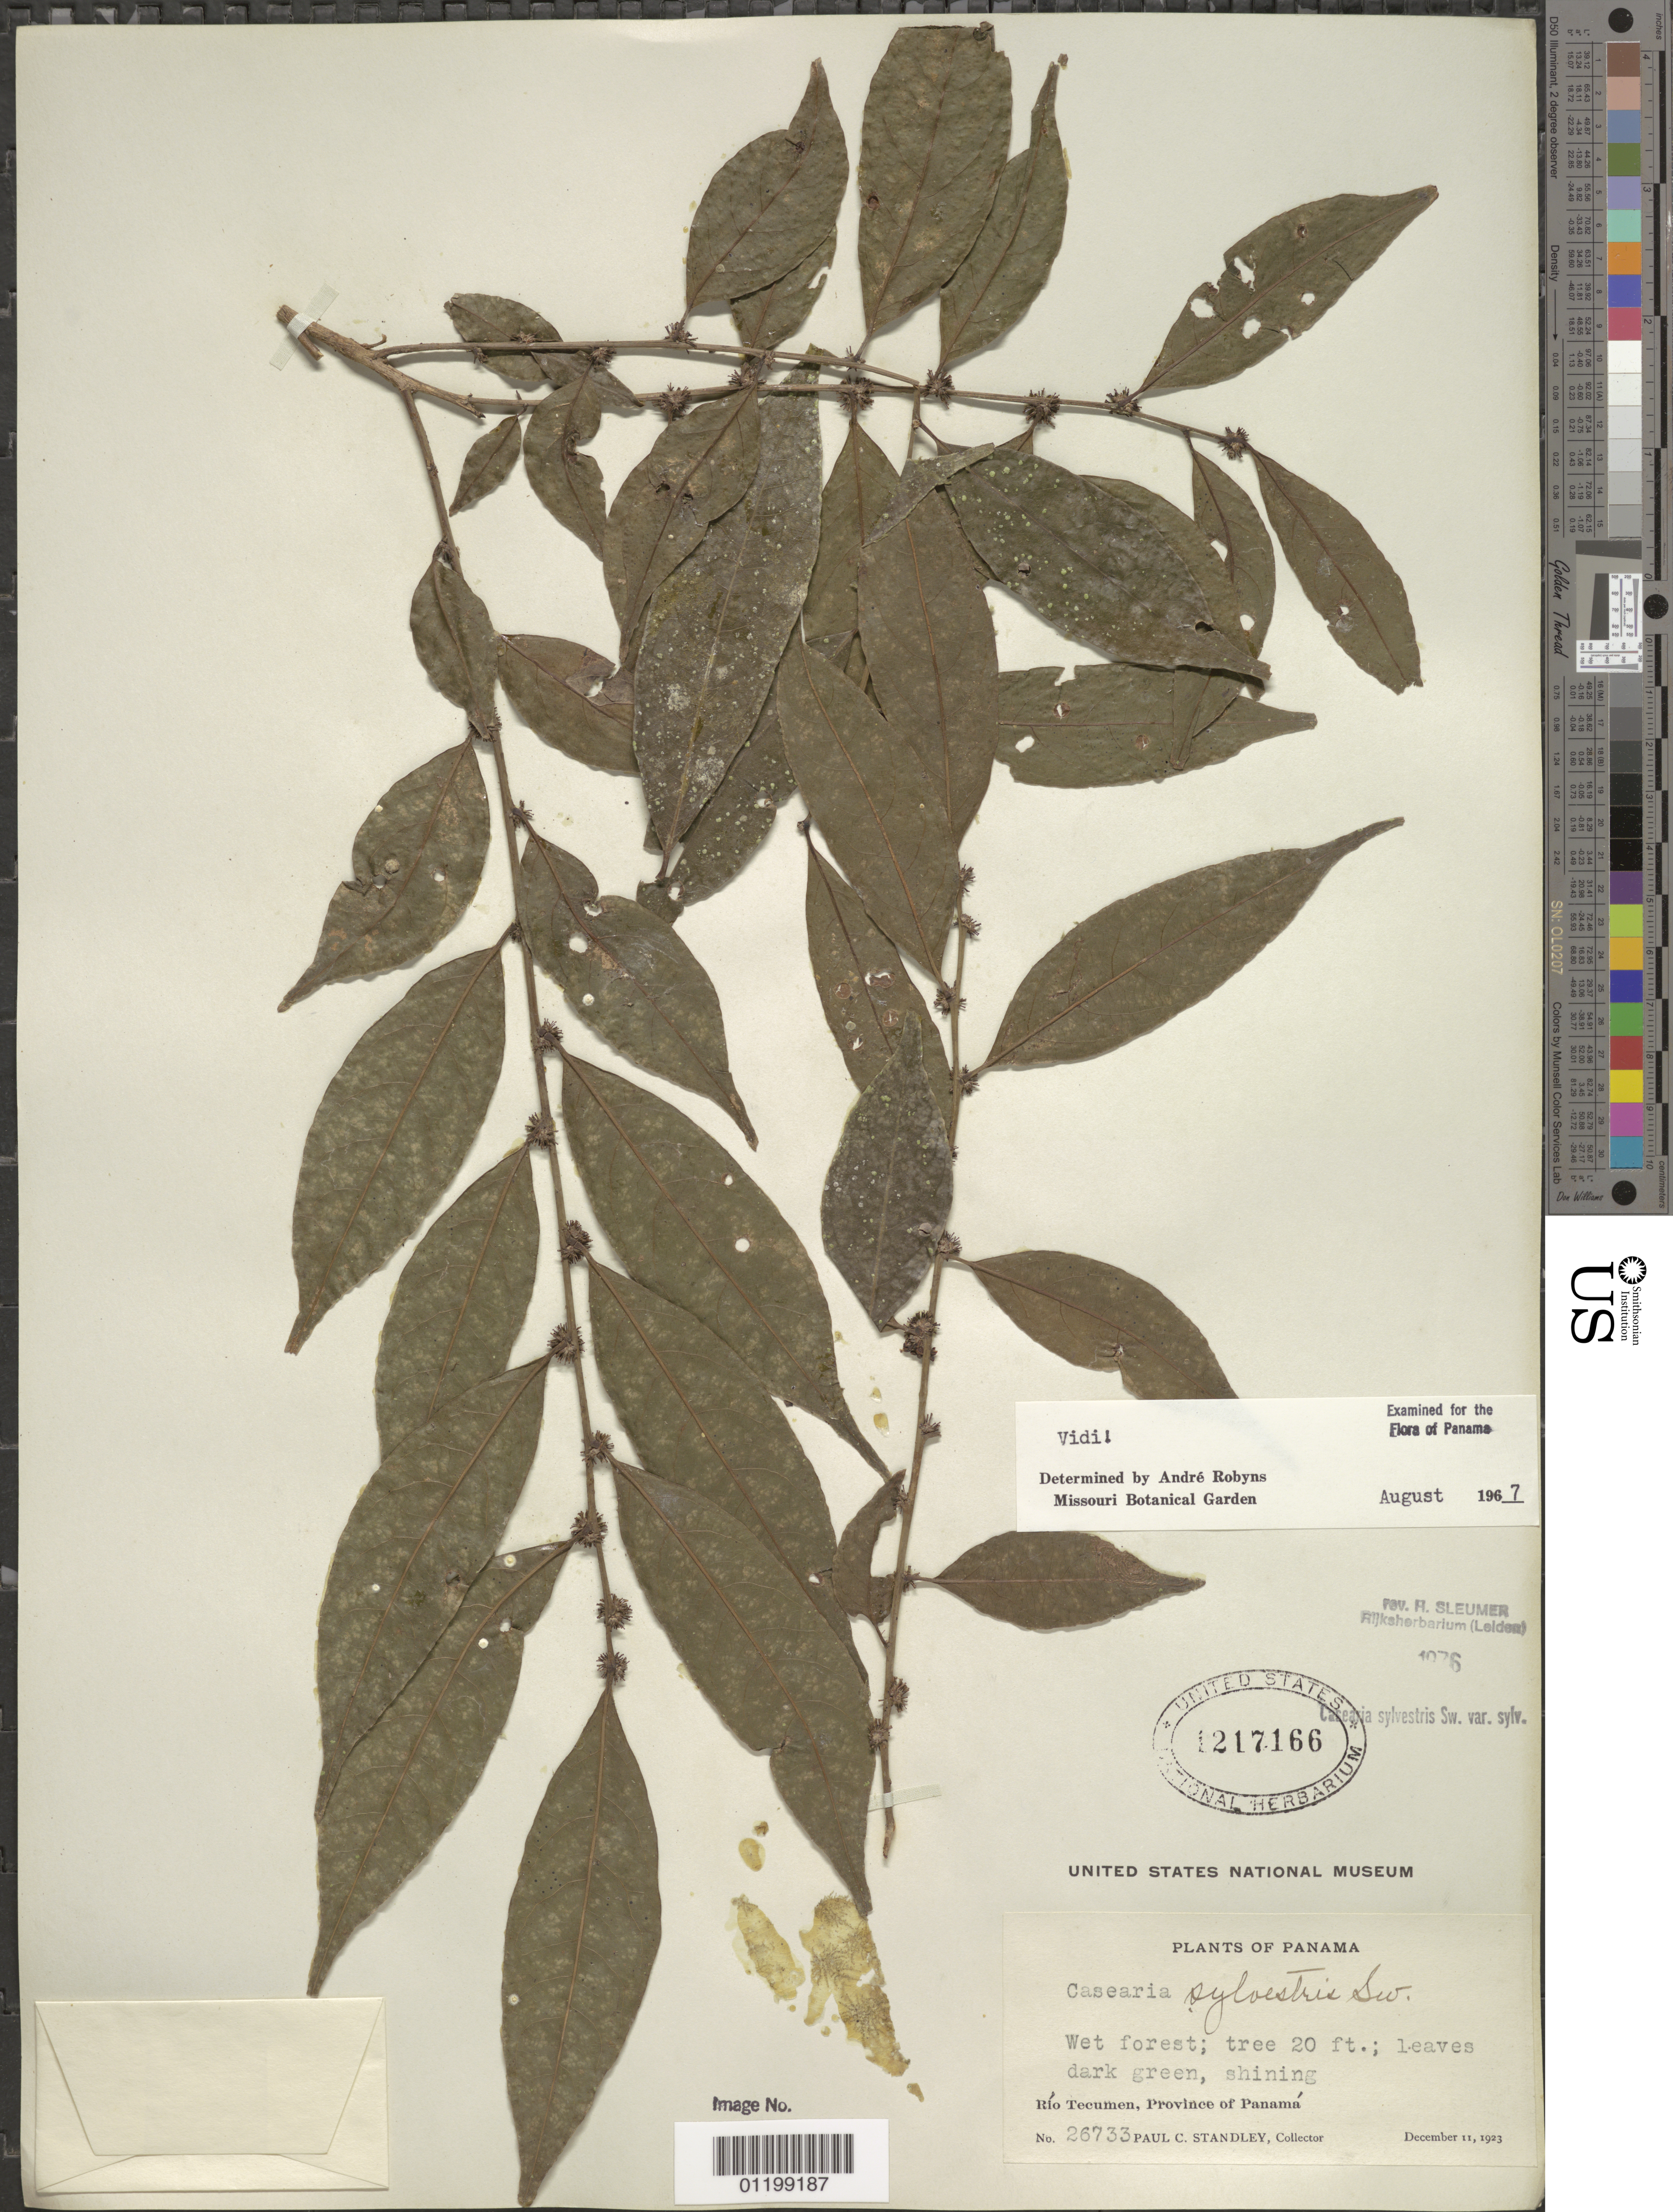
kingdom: Plantae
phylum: Tracheophyta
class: Magnoliopsida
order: Malpighiales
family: Salicaceae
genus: Casearia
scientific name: Casearia sylvestris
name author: Sw.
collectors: P. C. Standley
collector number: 26733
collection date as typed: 11 Dec 1923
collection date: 1923-12-11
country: Panama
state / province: Panamá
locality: Rio Tecumen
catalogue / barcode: US 1217166